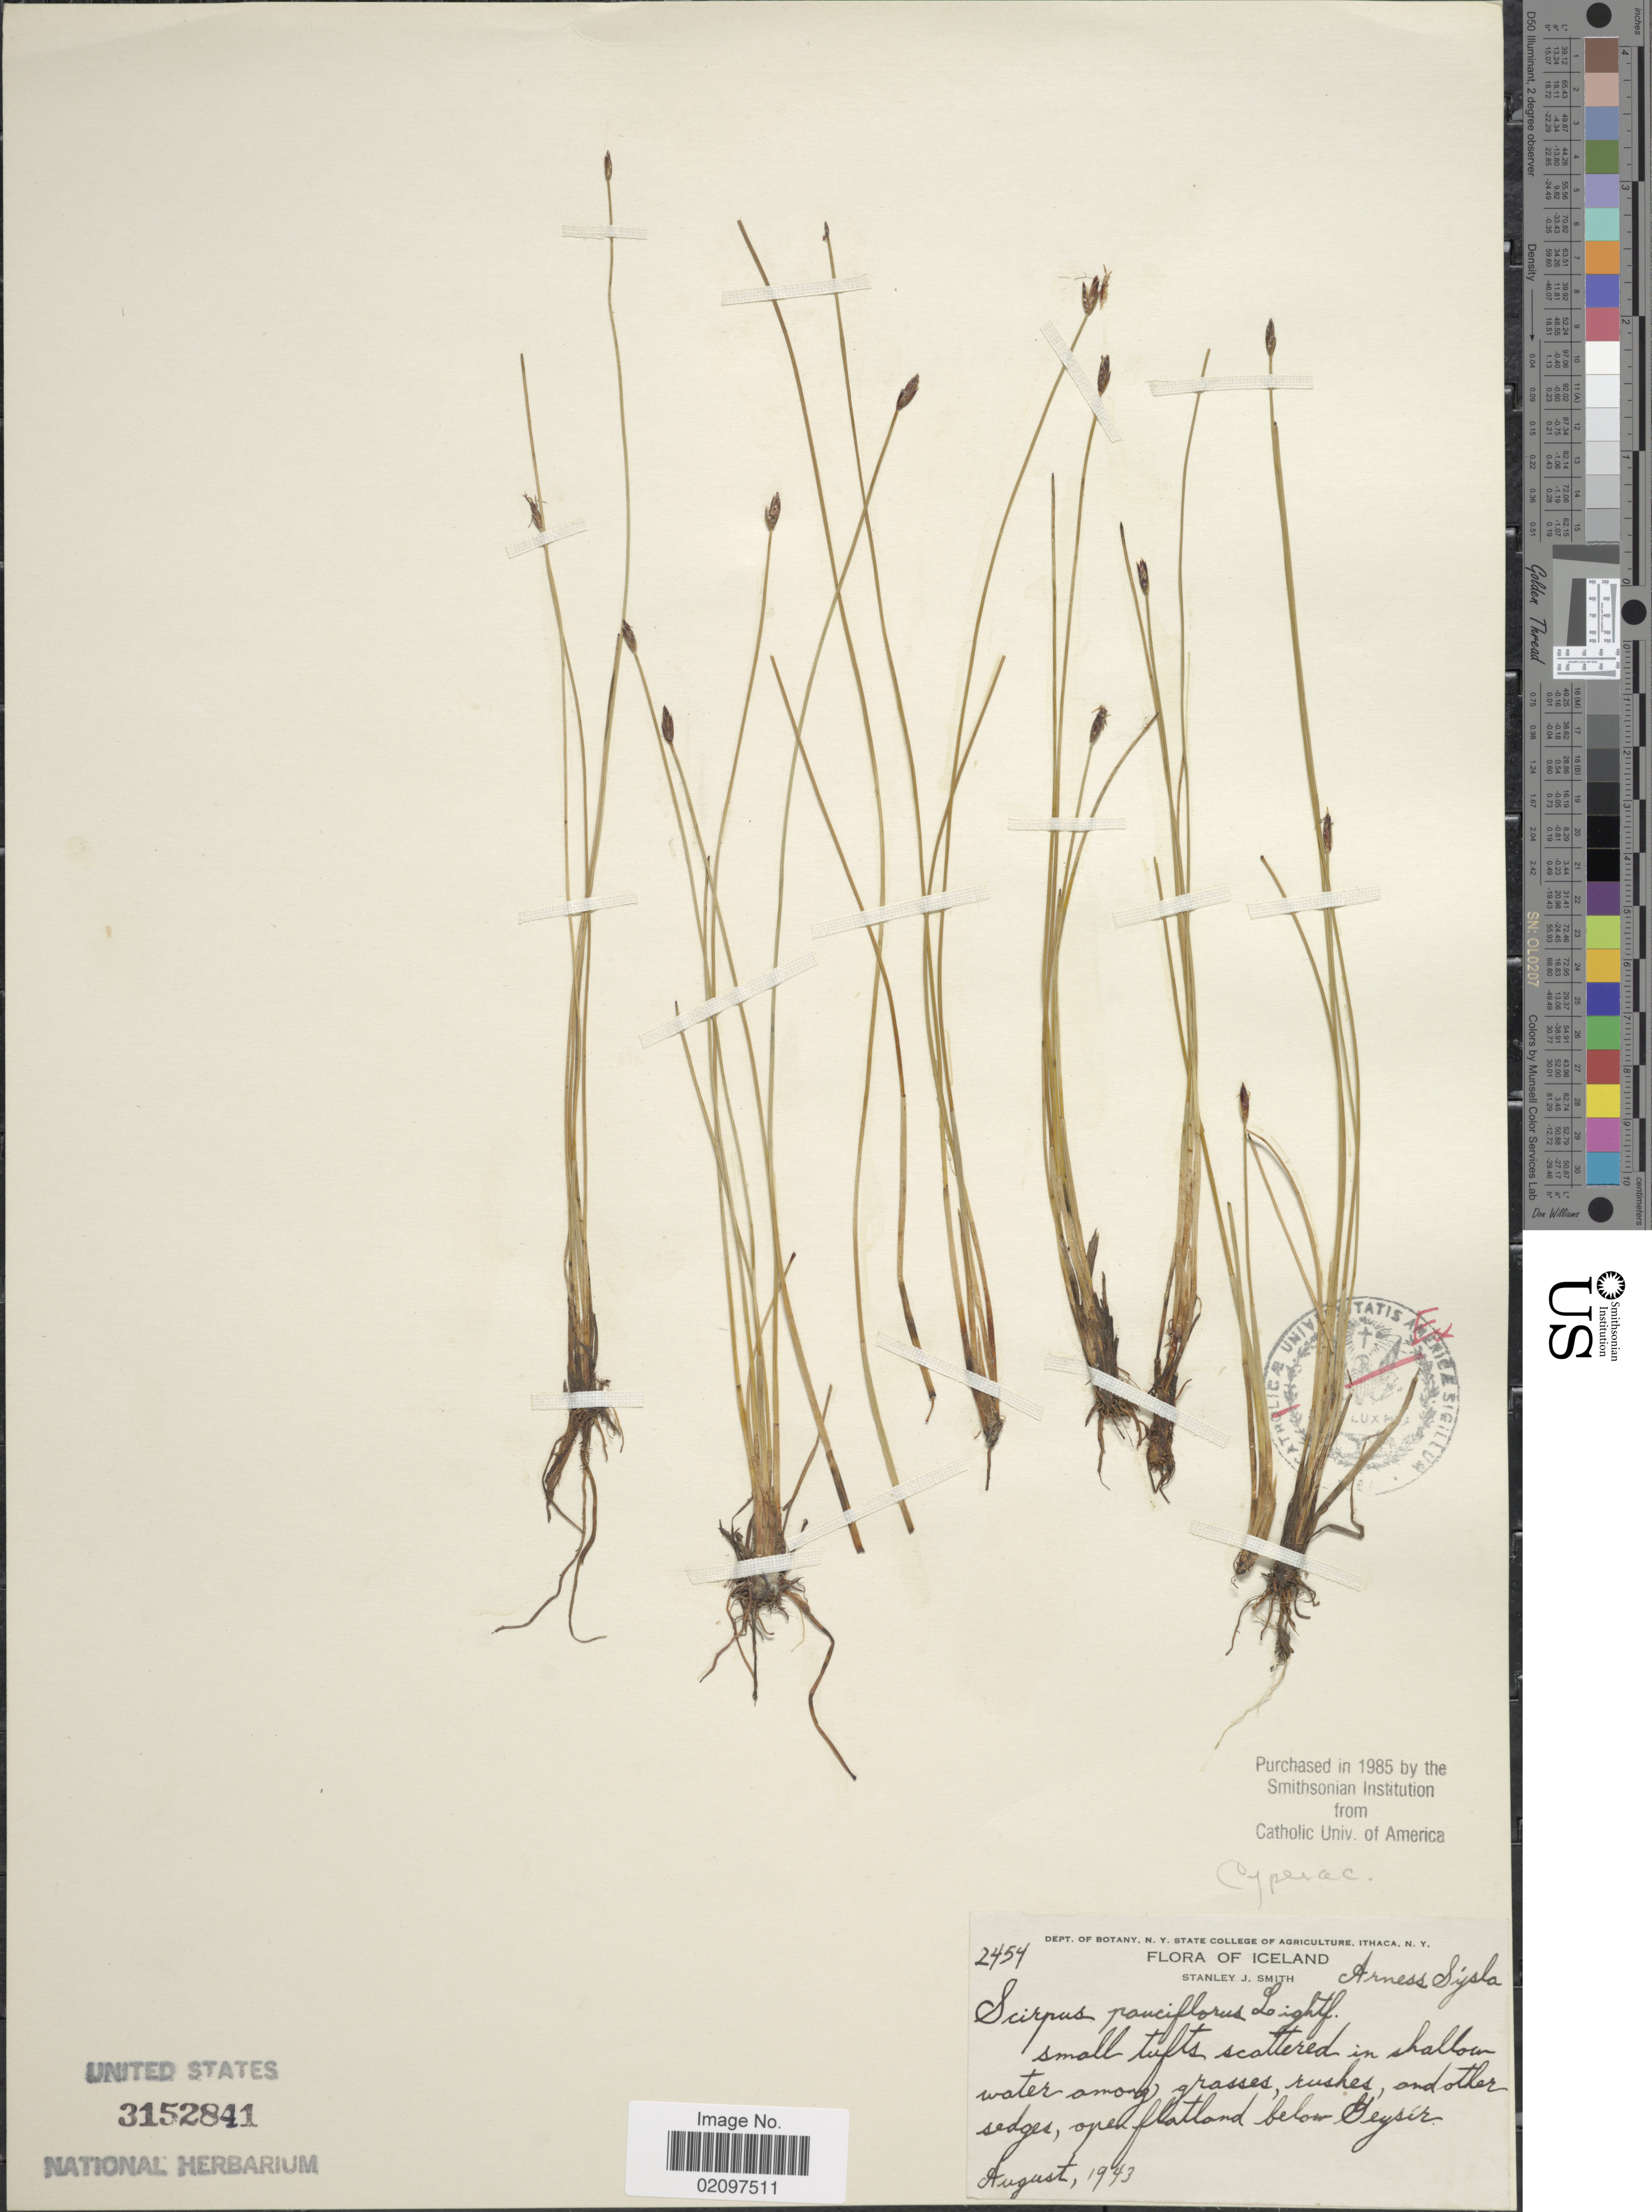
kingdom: Plantae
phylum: Tracheophyta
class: Liliopsida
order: Poales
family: Cyperaceae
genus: Eleocharis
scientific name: Eleocharis quinqueflora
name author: (Hartmann) O. Schwarz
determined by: Strong, Mark T., (BOT), Smithsonian Institution - National Museum of Natural History (UNITED STATES)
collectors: S. Smith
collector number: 2454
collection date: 1943-08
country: Iceland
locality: Arness Sýska, small tufts scattered in shallow water among grasses, rushes, and other sedges, open flatland below Geyser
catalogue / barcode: US 3152841